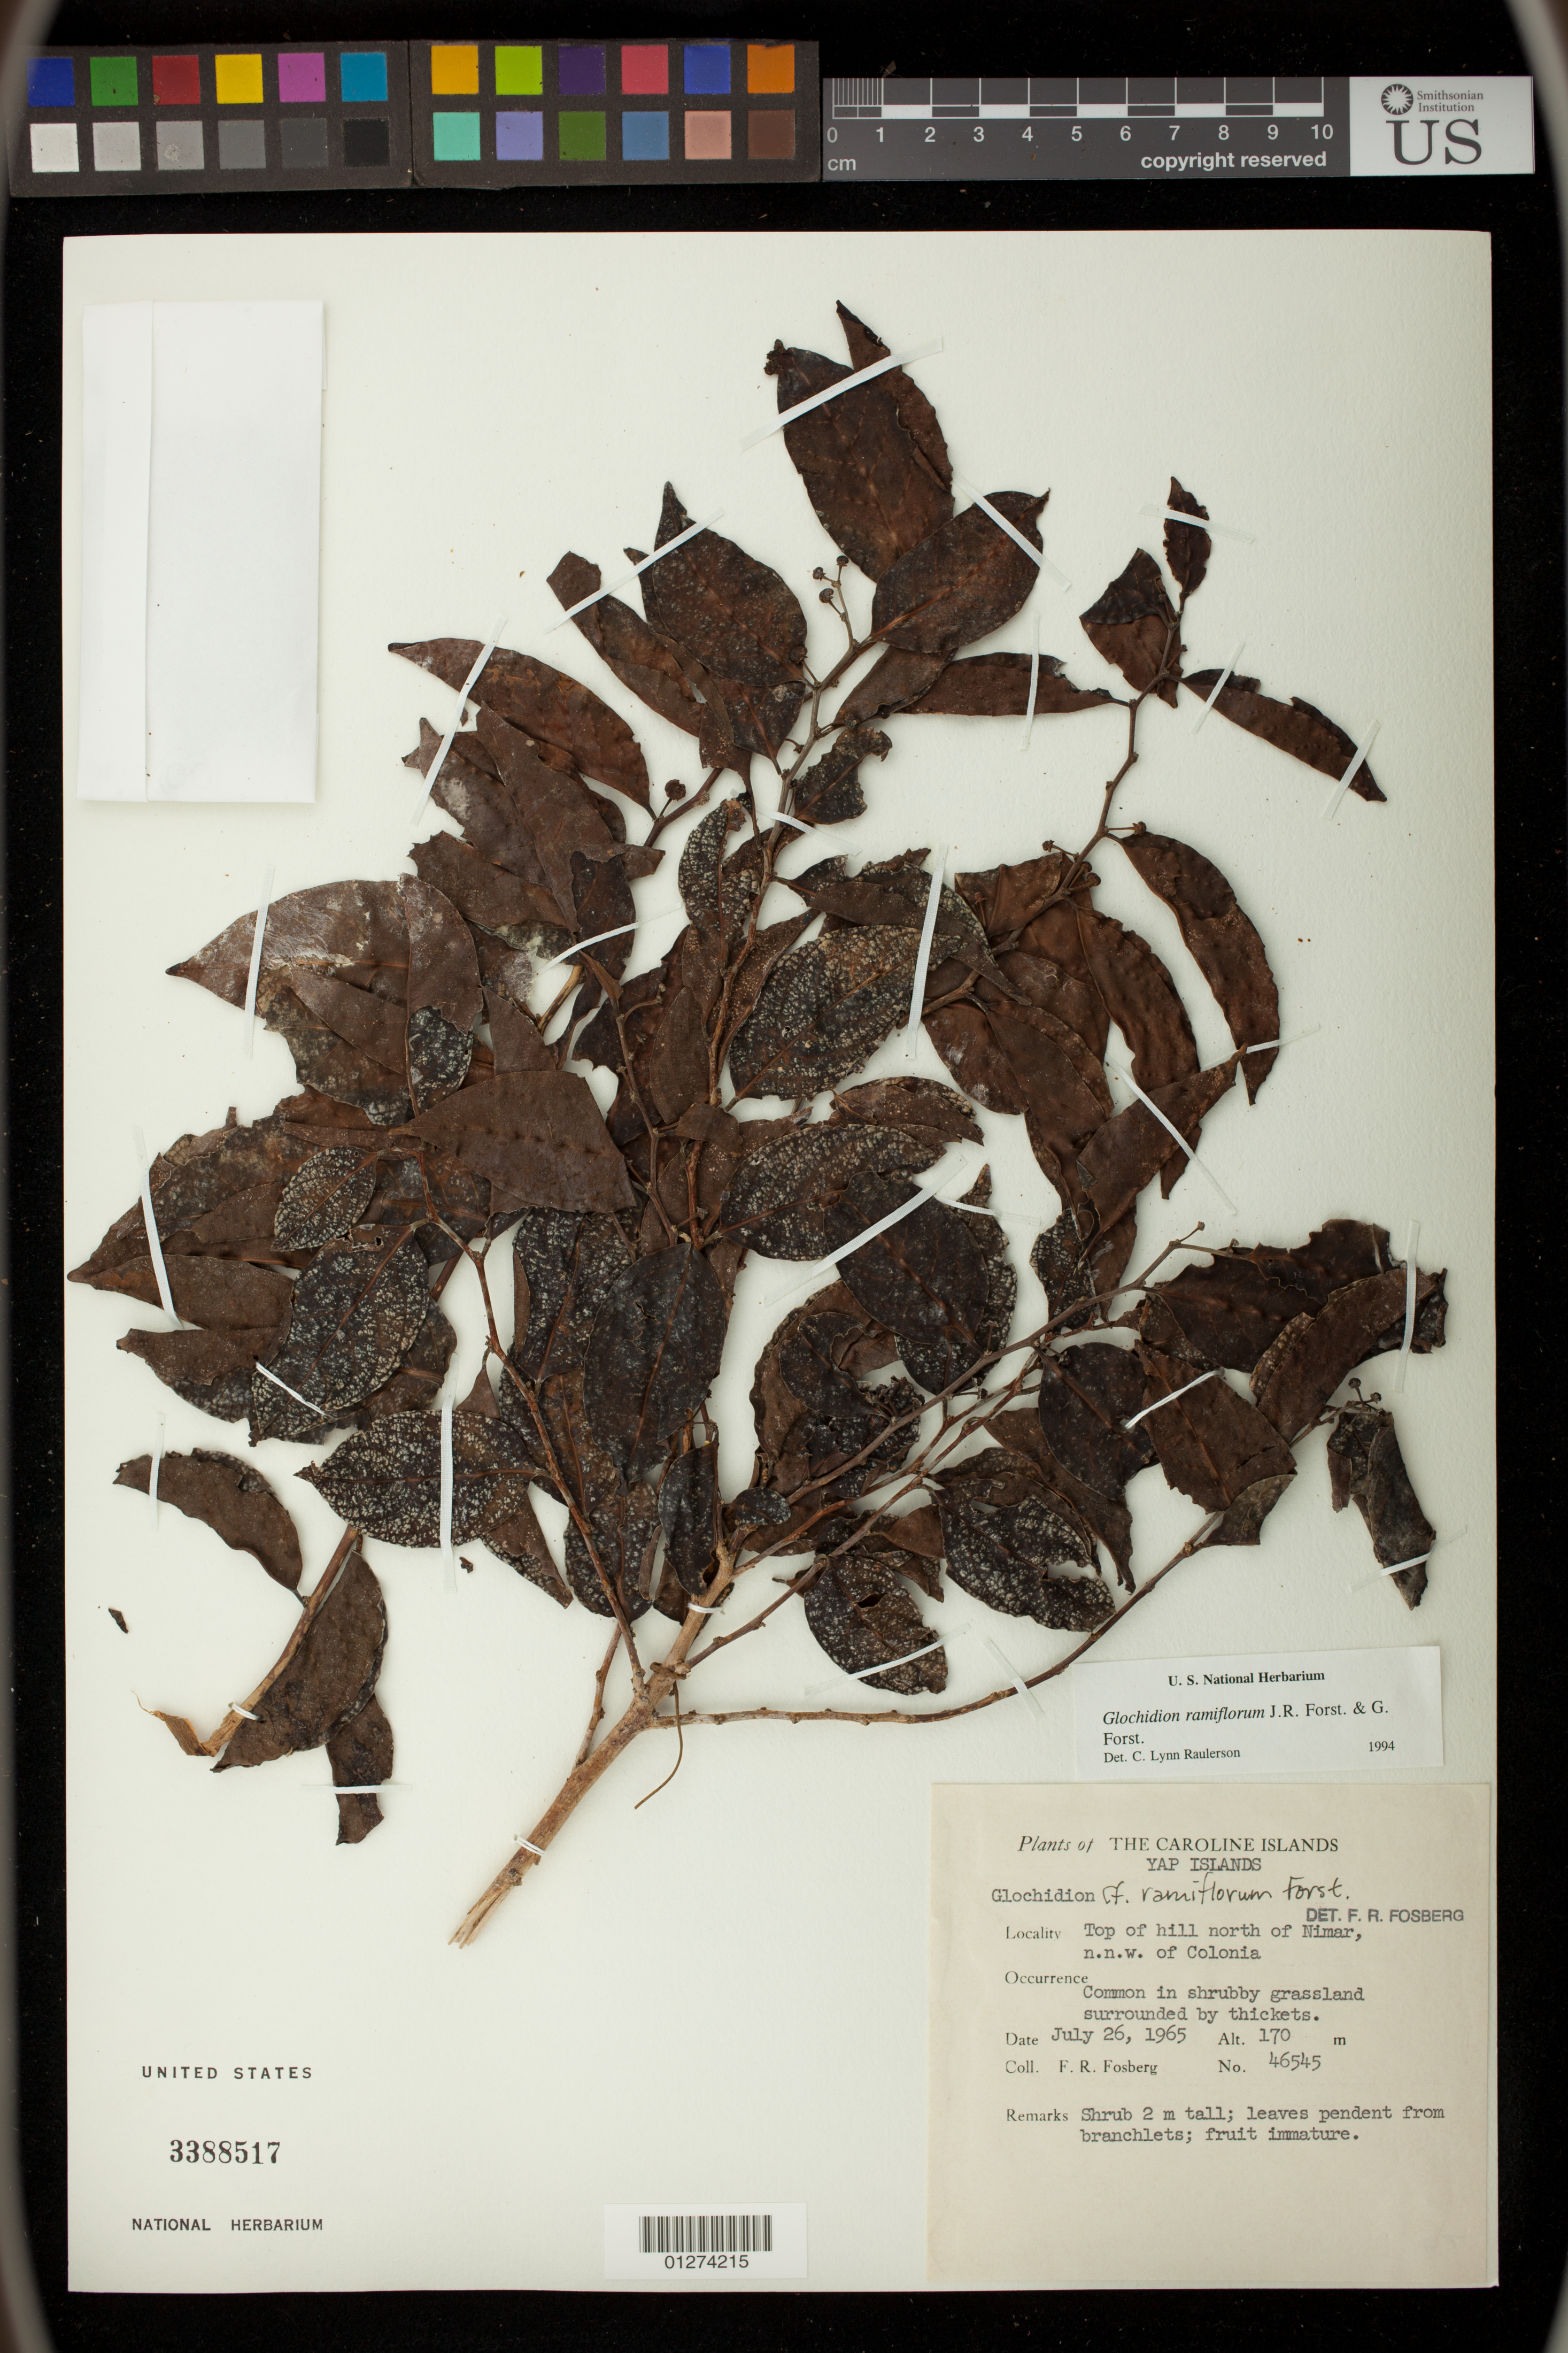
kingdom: Plantae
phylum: Tracheophyta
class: Magnoliopsida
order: Malpighiales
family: Phyllanthaceae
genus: Glochidion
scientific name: Glochidion ramiflorum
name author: J.R. Forst. & G. Forst.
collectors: F. R. Fosberg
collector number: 46545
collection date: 1965-07-26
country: Micronesia, Federated States of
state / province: Yap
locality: Top of hill north of Nimar, n.n.w. of Colonia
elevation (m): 170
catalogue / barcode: US 3388517